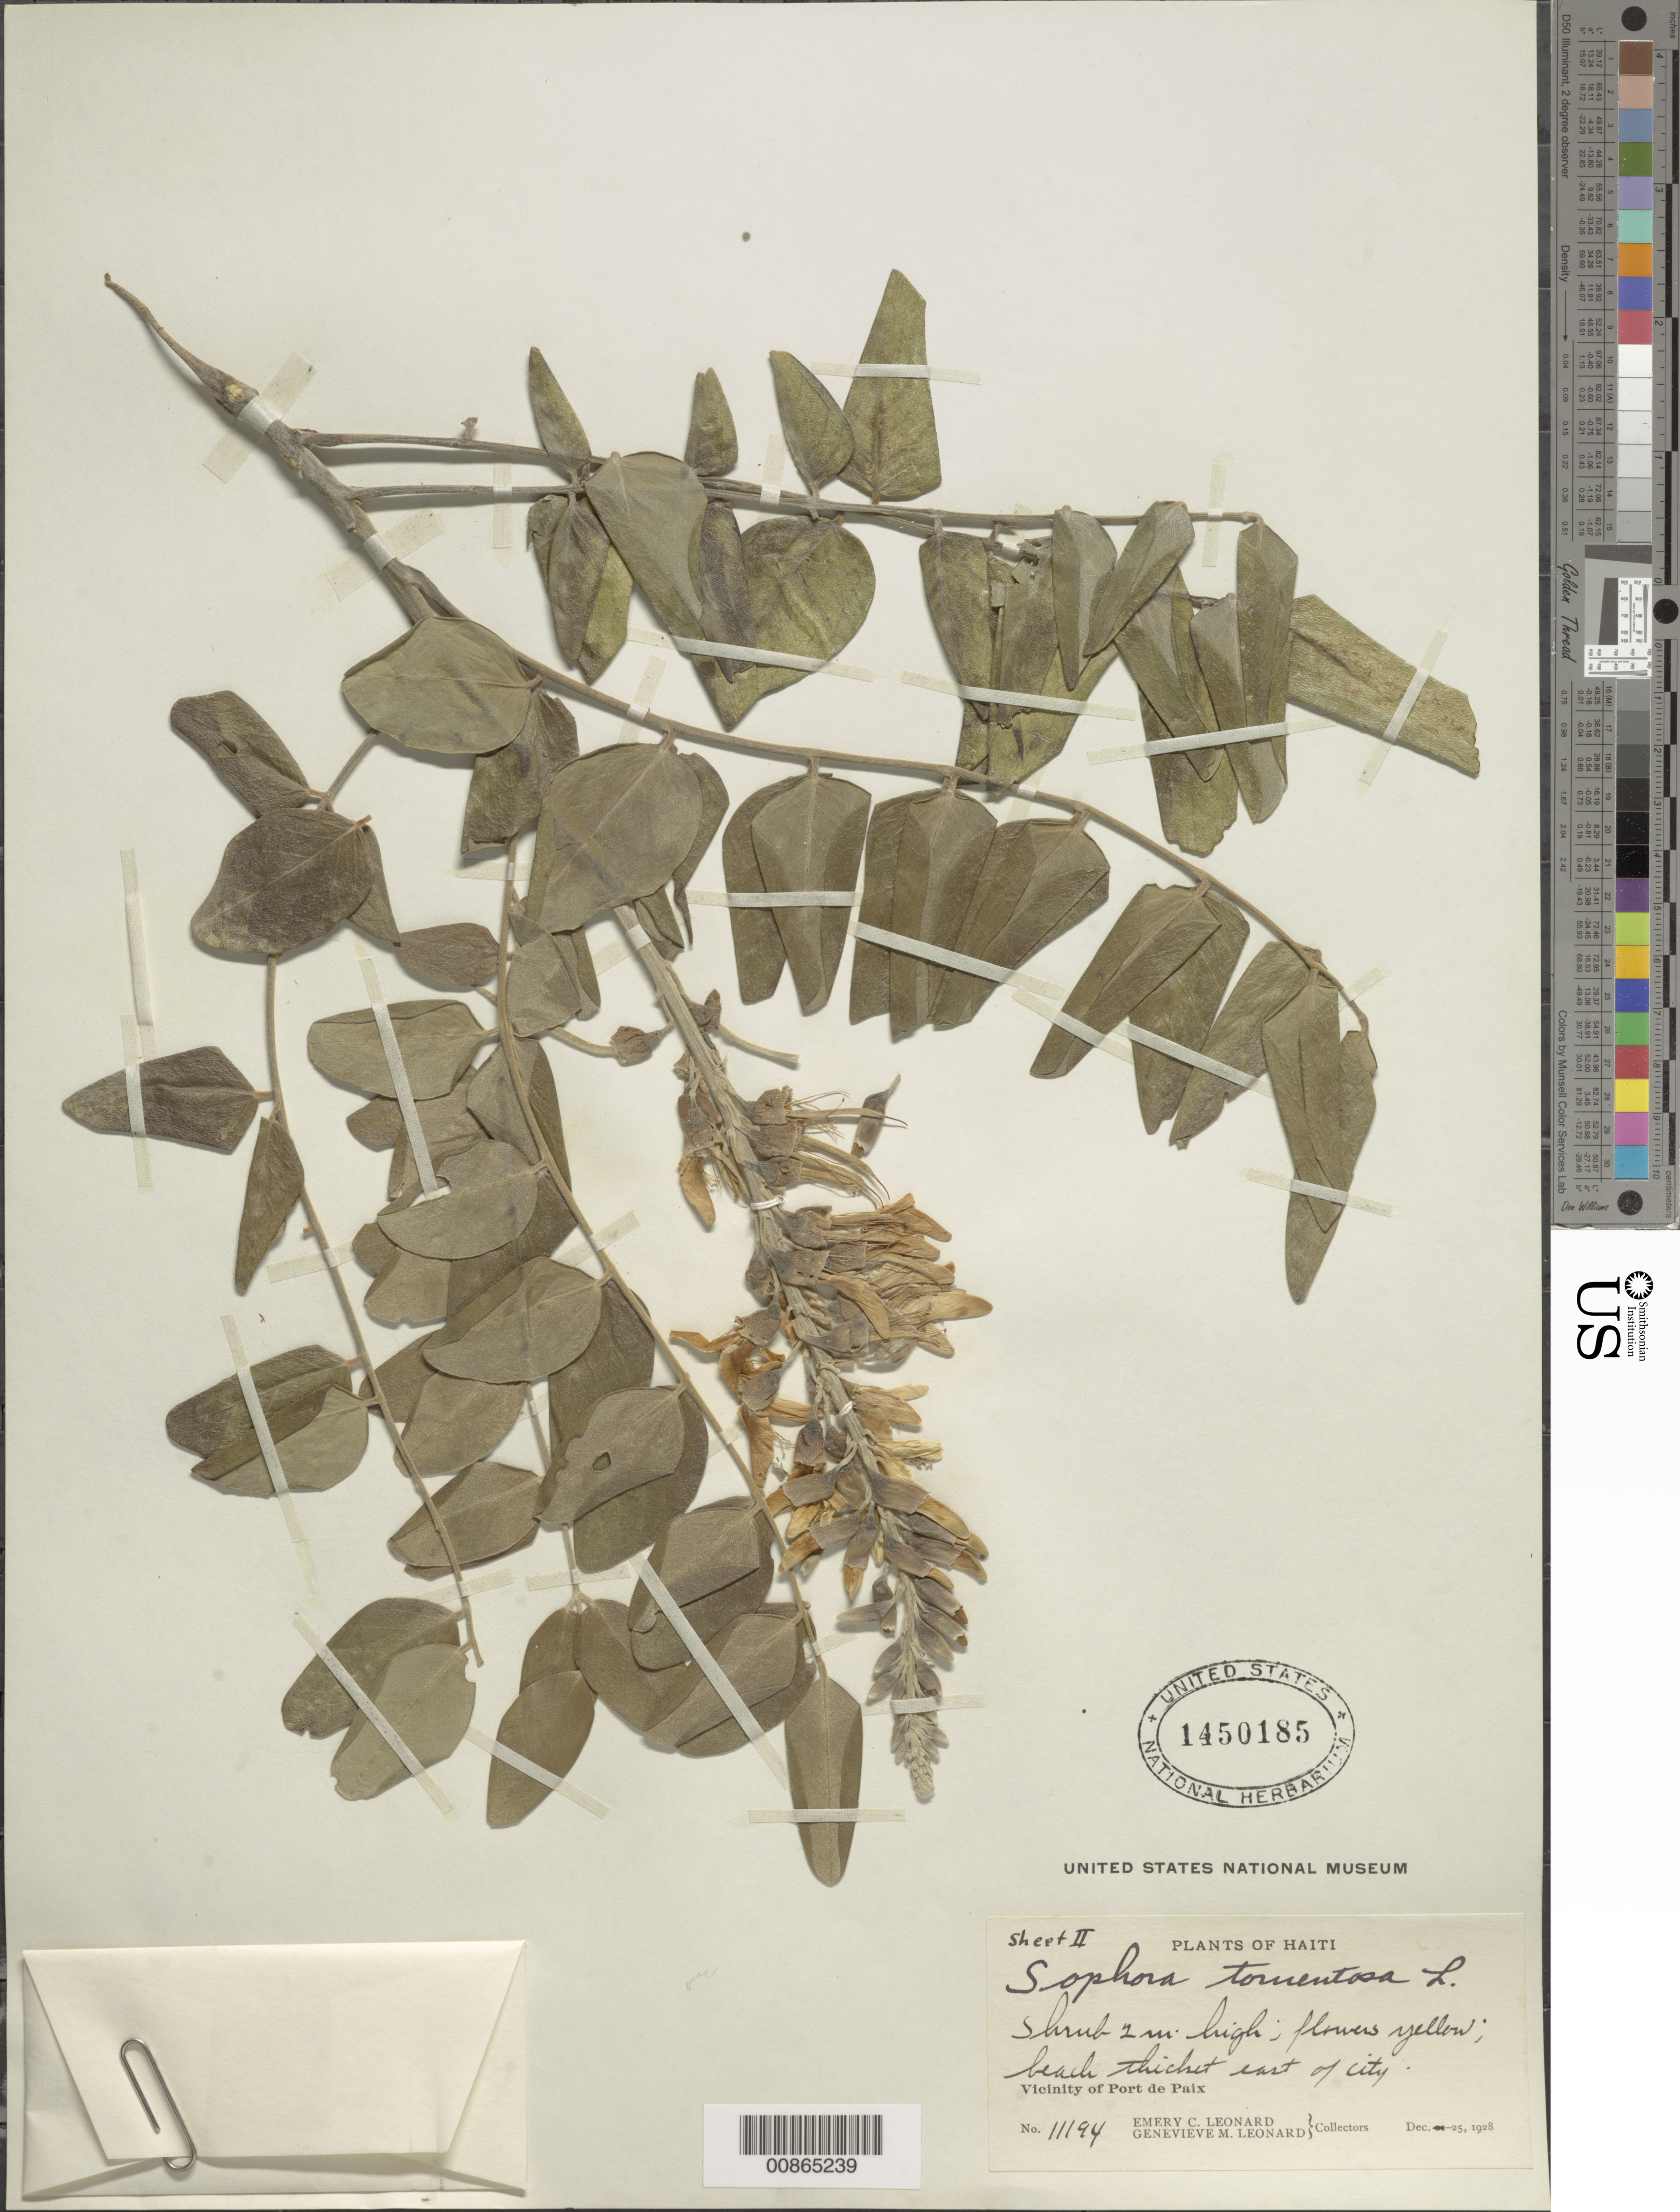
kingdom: Plantae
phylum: Tracheophyta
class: Magnoliopsida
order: Fabales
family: Fabaceae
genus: Sophora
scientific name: Sophora tomentosa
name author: L.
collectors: E. C. Leonard & G. M. Leonard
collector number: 11194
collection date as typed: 25 Dec 1928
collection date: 1928-12-25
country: Haiti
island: Hispaniola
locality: Port de Paix. Beach thicket east of city.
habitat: Beach thicket.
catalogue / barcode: US 1450185